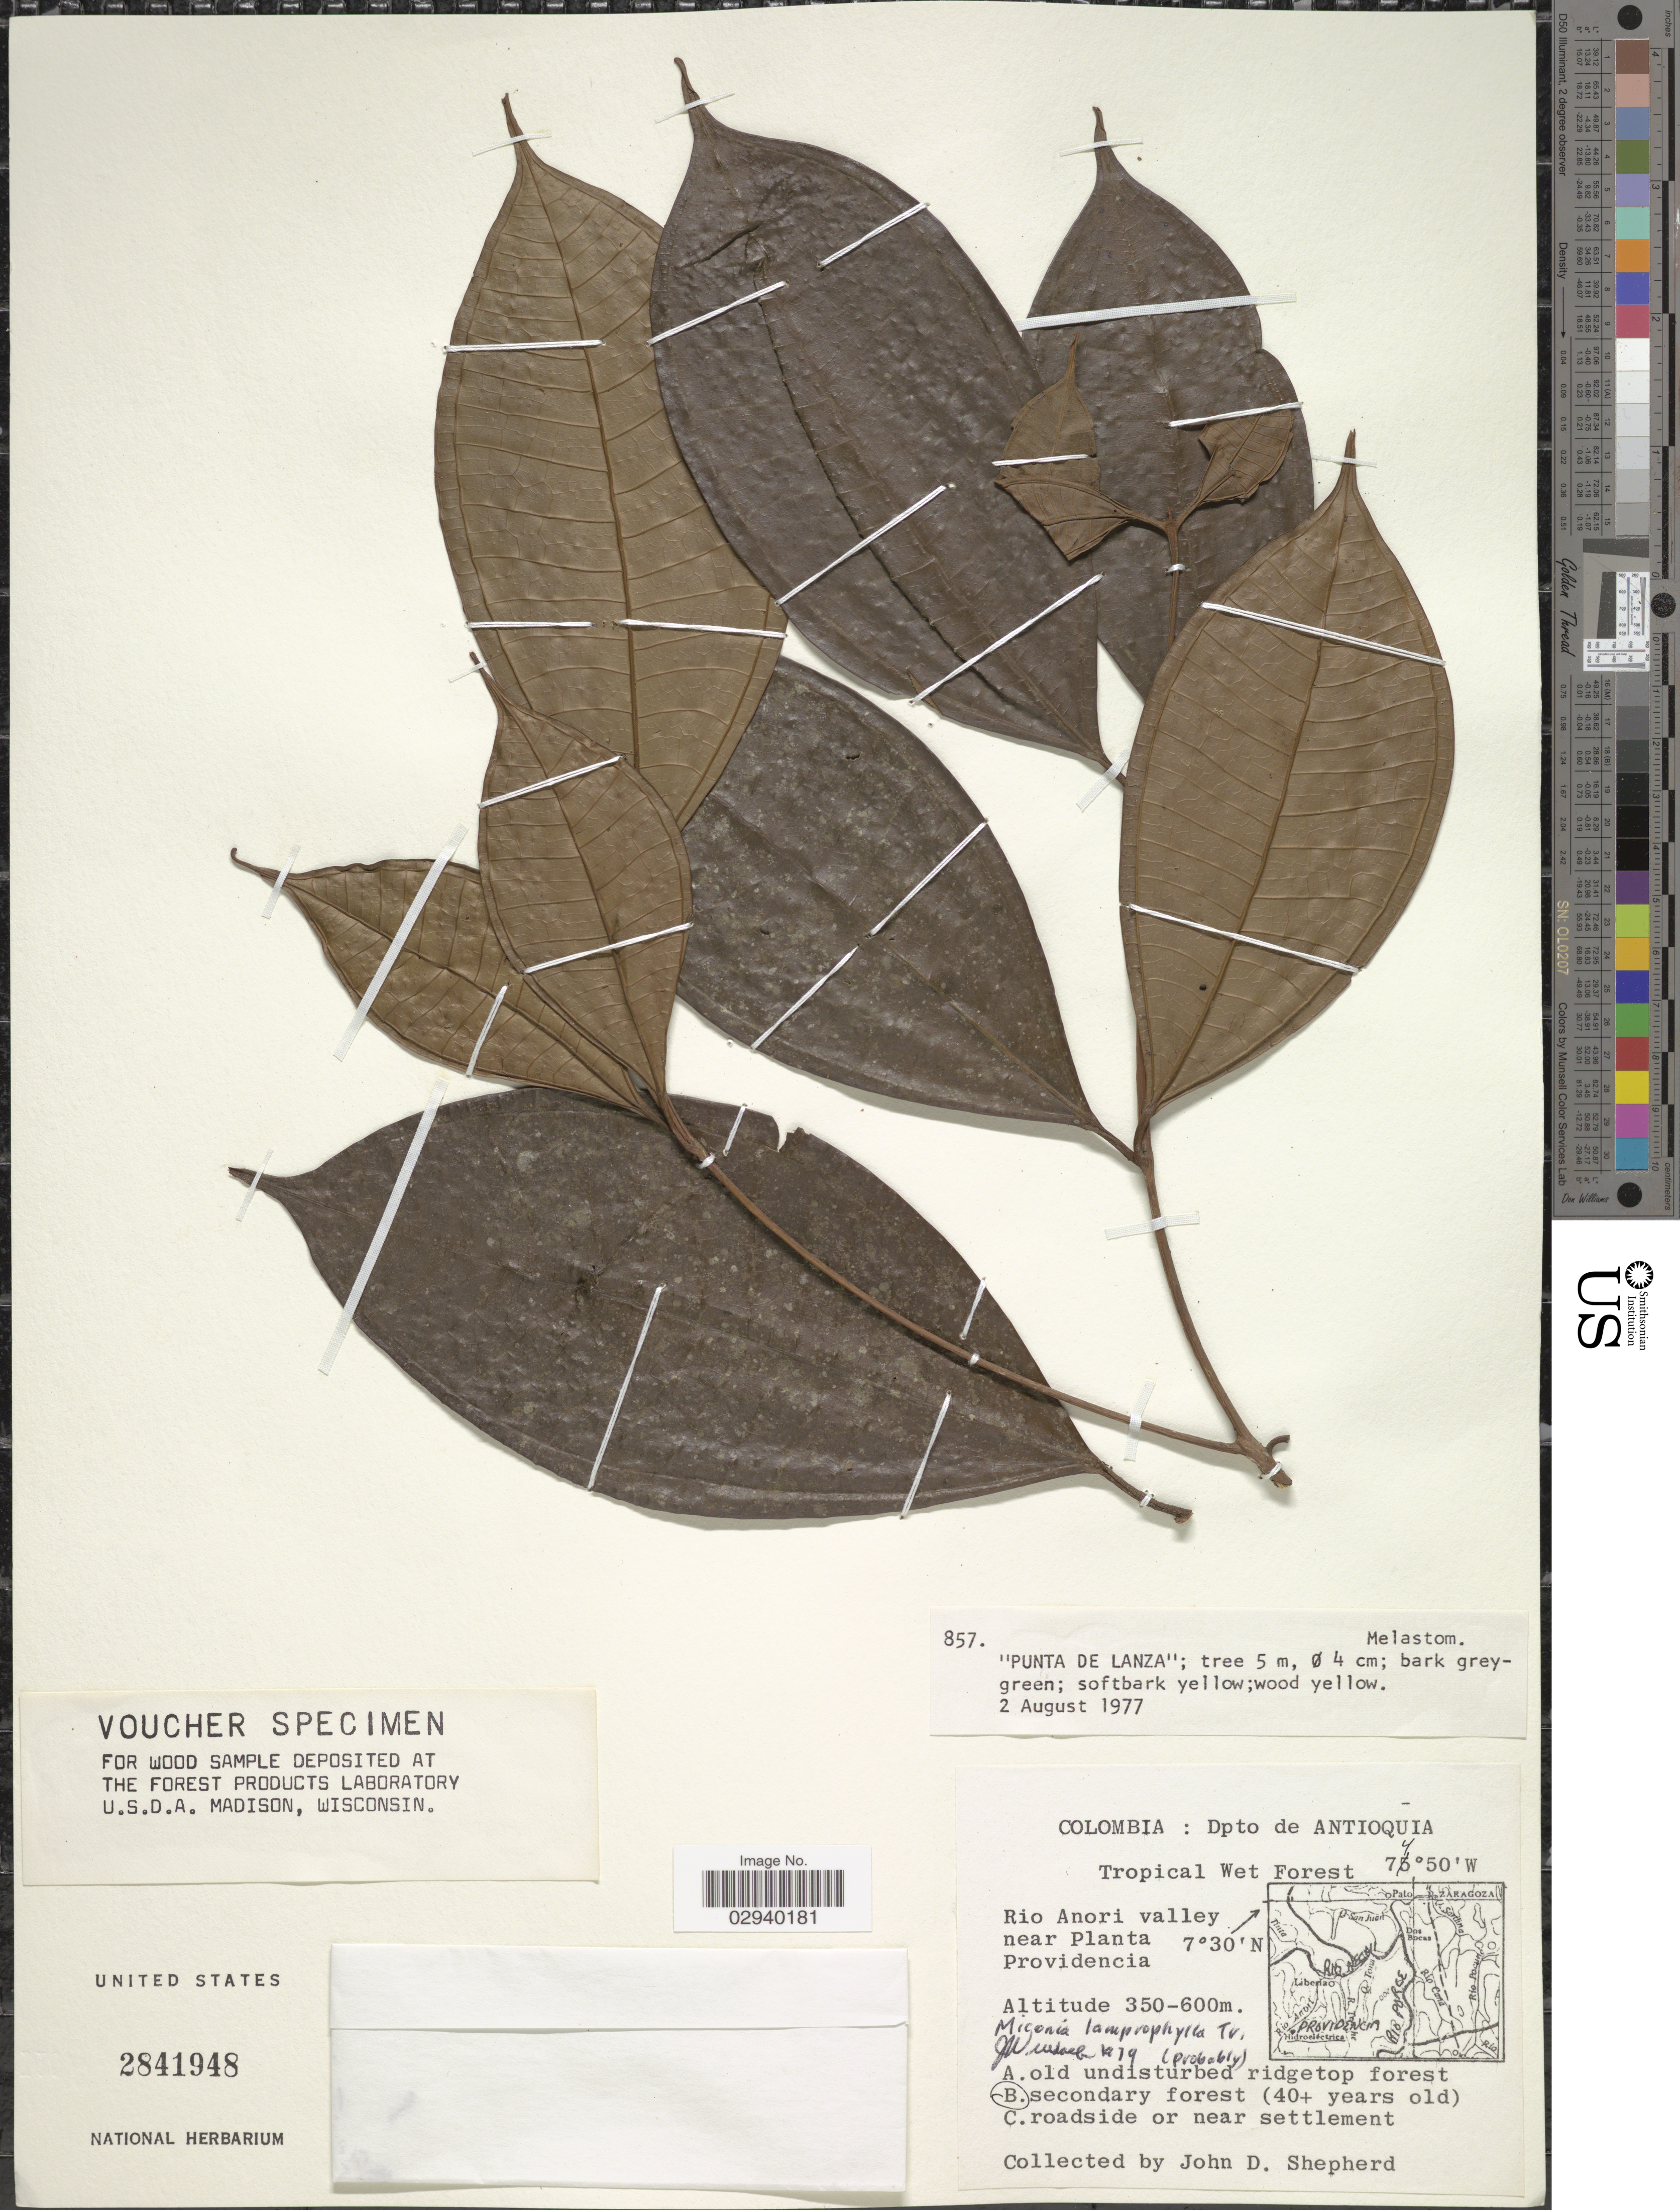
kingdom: Plantae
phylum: Tracheophyta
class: Magnoliopsida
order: Myrtales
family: Melastomataceae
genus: Miconia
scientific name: Miconia lamprophylla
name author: Triana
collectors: J. D. Shepherd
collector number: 857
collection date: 1977-08-02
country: Colombia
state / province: Antioquia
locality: Dpto de Antioquia. Rio Anori valley near Planta Providencia.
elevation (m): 350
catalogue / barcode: US 2841948